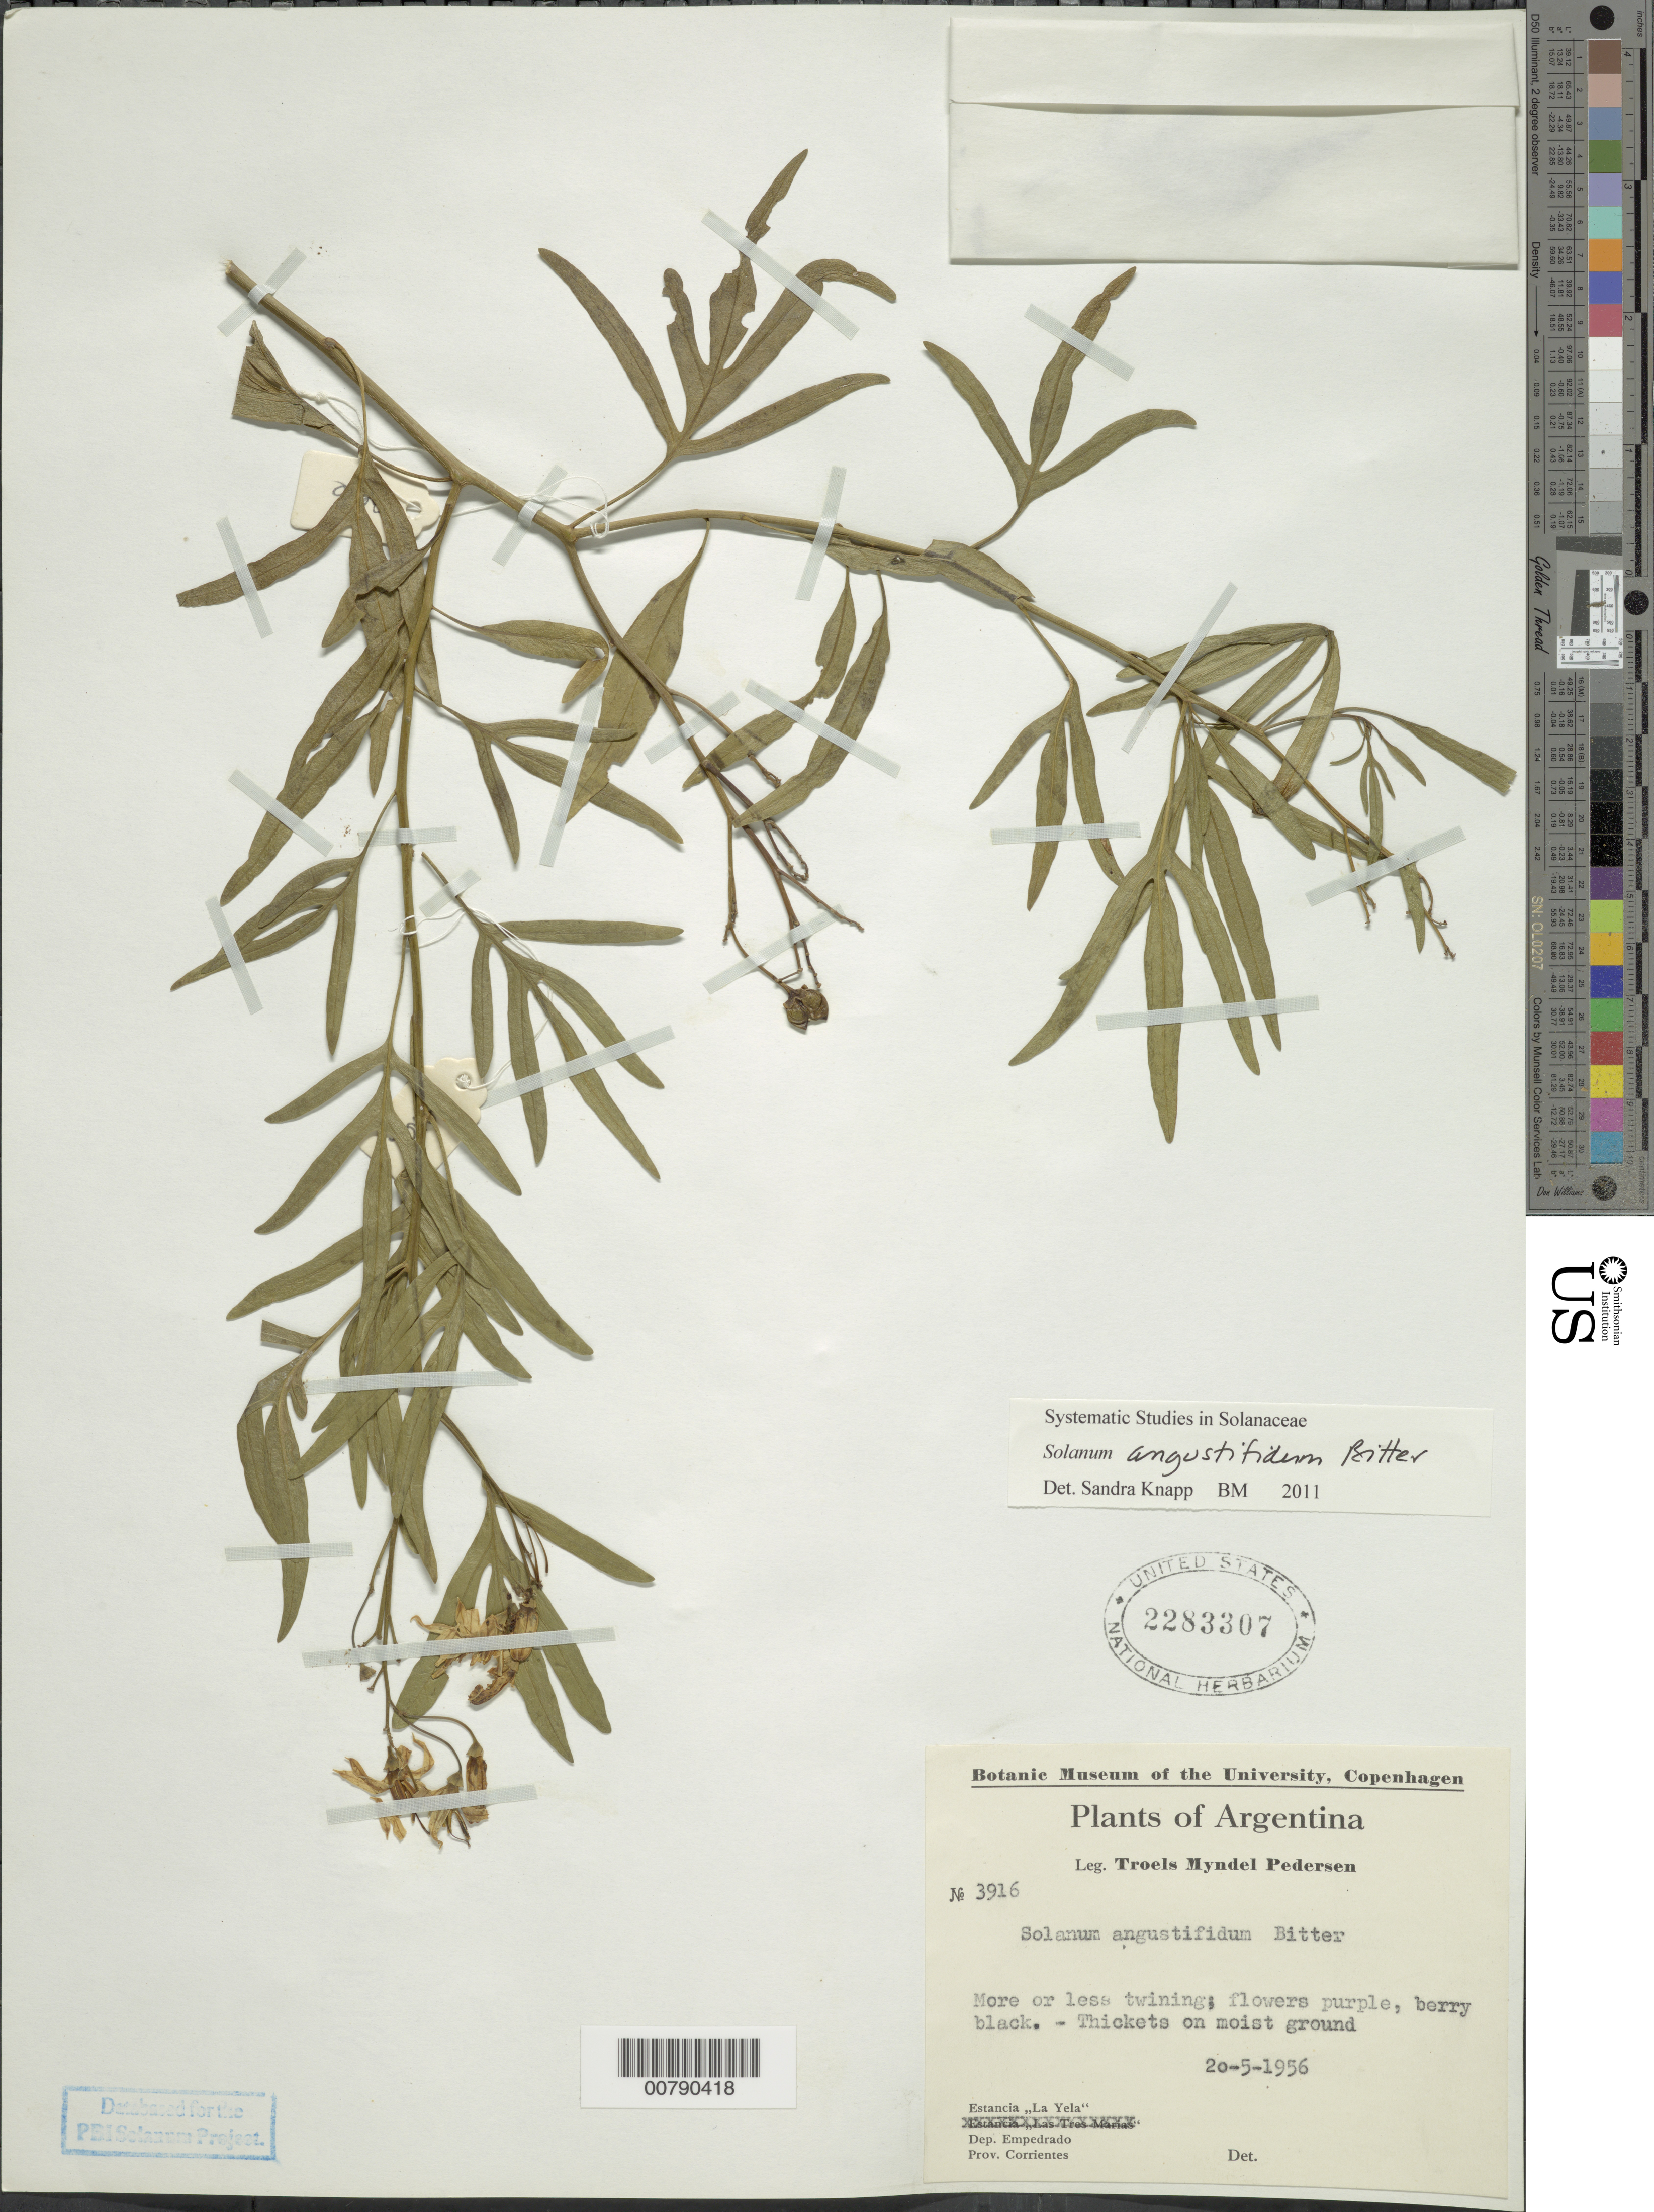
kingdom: Plantae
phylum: Tracheophyta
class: Magnoliopsida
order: Solanales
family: Solanaceae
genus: Solanum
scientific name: Solanum angustifidum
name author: Bitter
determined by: Knapp, S. D.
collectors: T. M. Pedersen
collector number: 3916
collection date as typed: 20 May 1956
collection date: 1956-05-20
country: Argentina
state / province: Corrientes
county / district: Empedrado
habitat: thickets on moist ground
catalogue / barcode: US 2283307